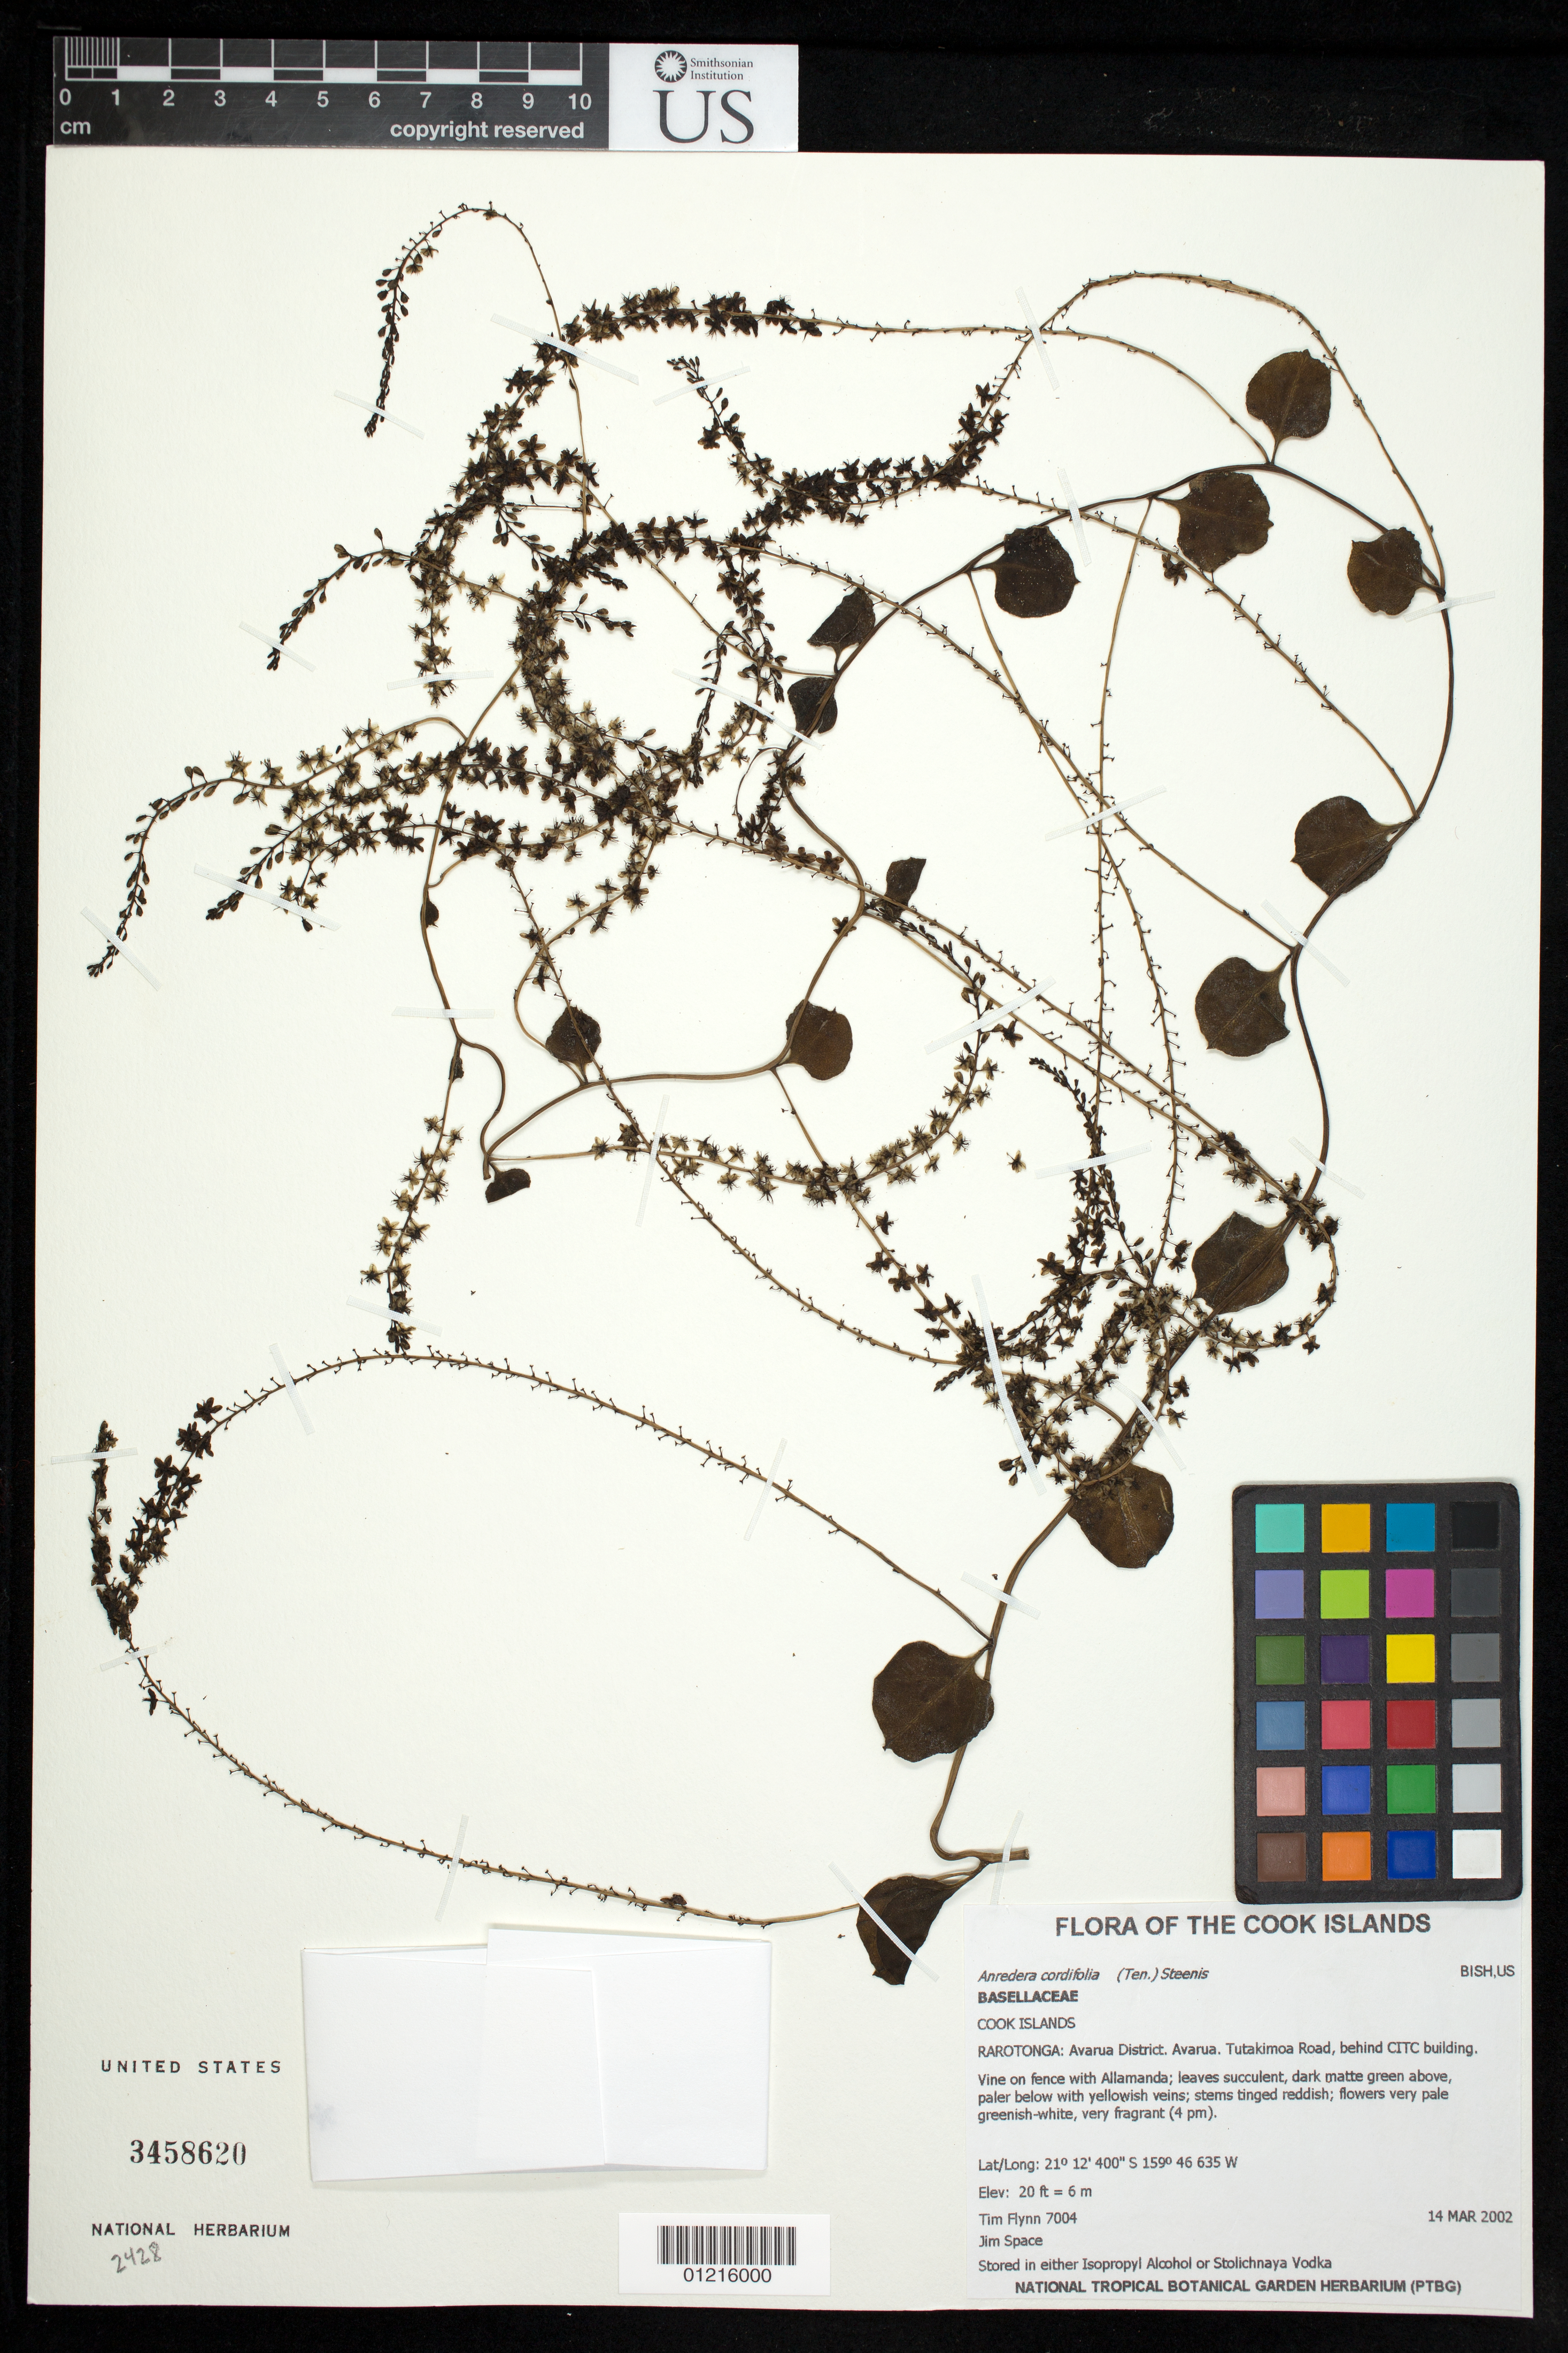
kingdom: Plantae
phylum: Tracheophyta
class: Magnoliopsida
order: Caryophyllales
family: Basellaceae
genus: Anredera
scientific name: Anredera cordifolia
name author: (Ten.) Steenis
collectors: T. W. Flynn & J. Space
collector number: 7004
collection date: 2002-03-14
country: Cook Islands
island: Rarotonga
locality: avarua district. Avarua. Tutakimoa Road, Behind CITC building.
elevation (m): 6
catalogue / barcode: US 3458620